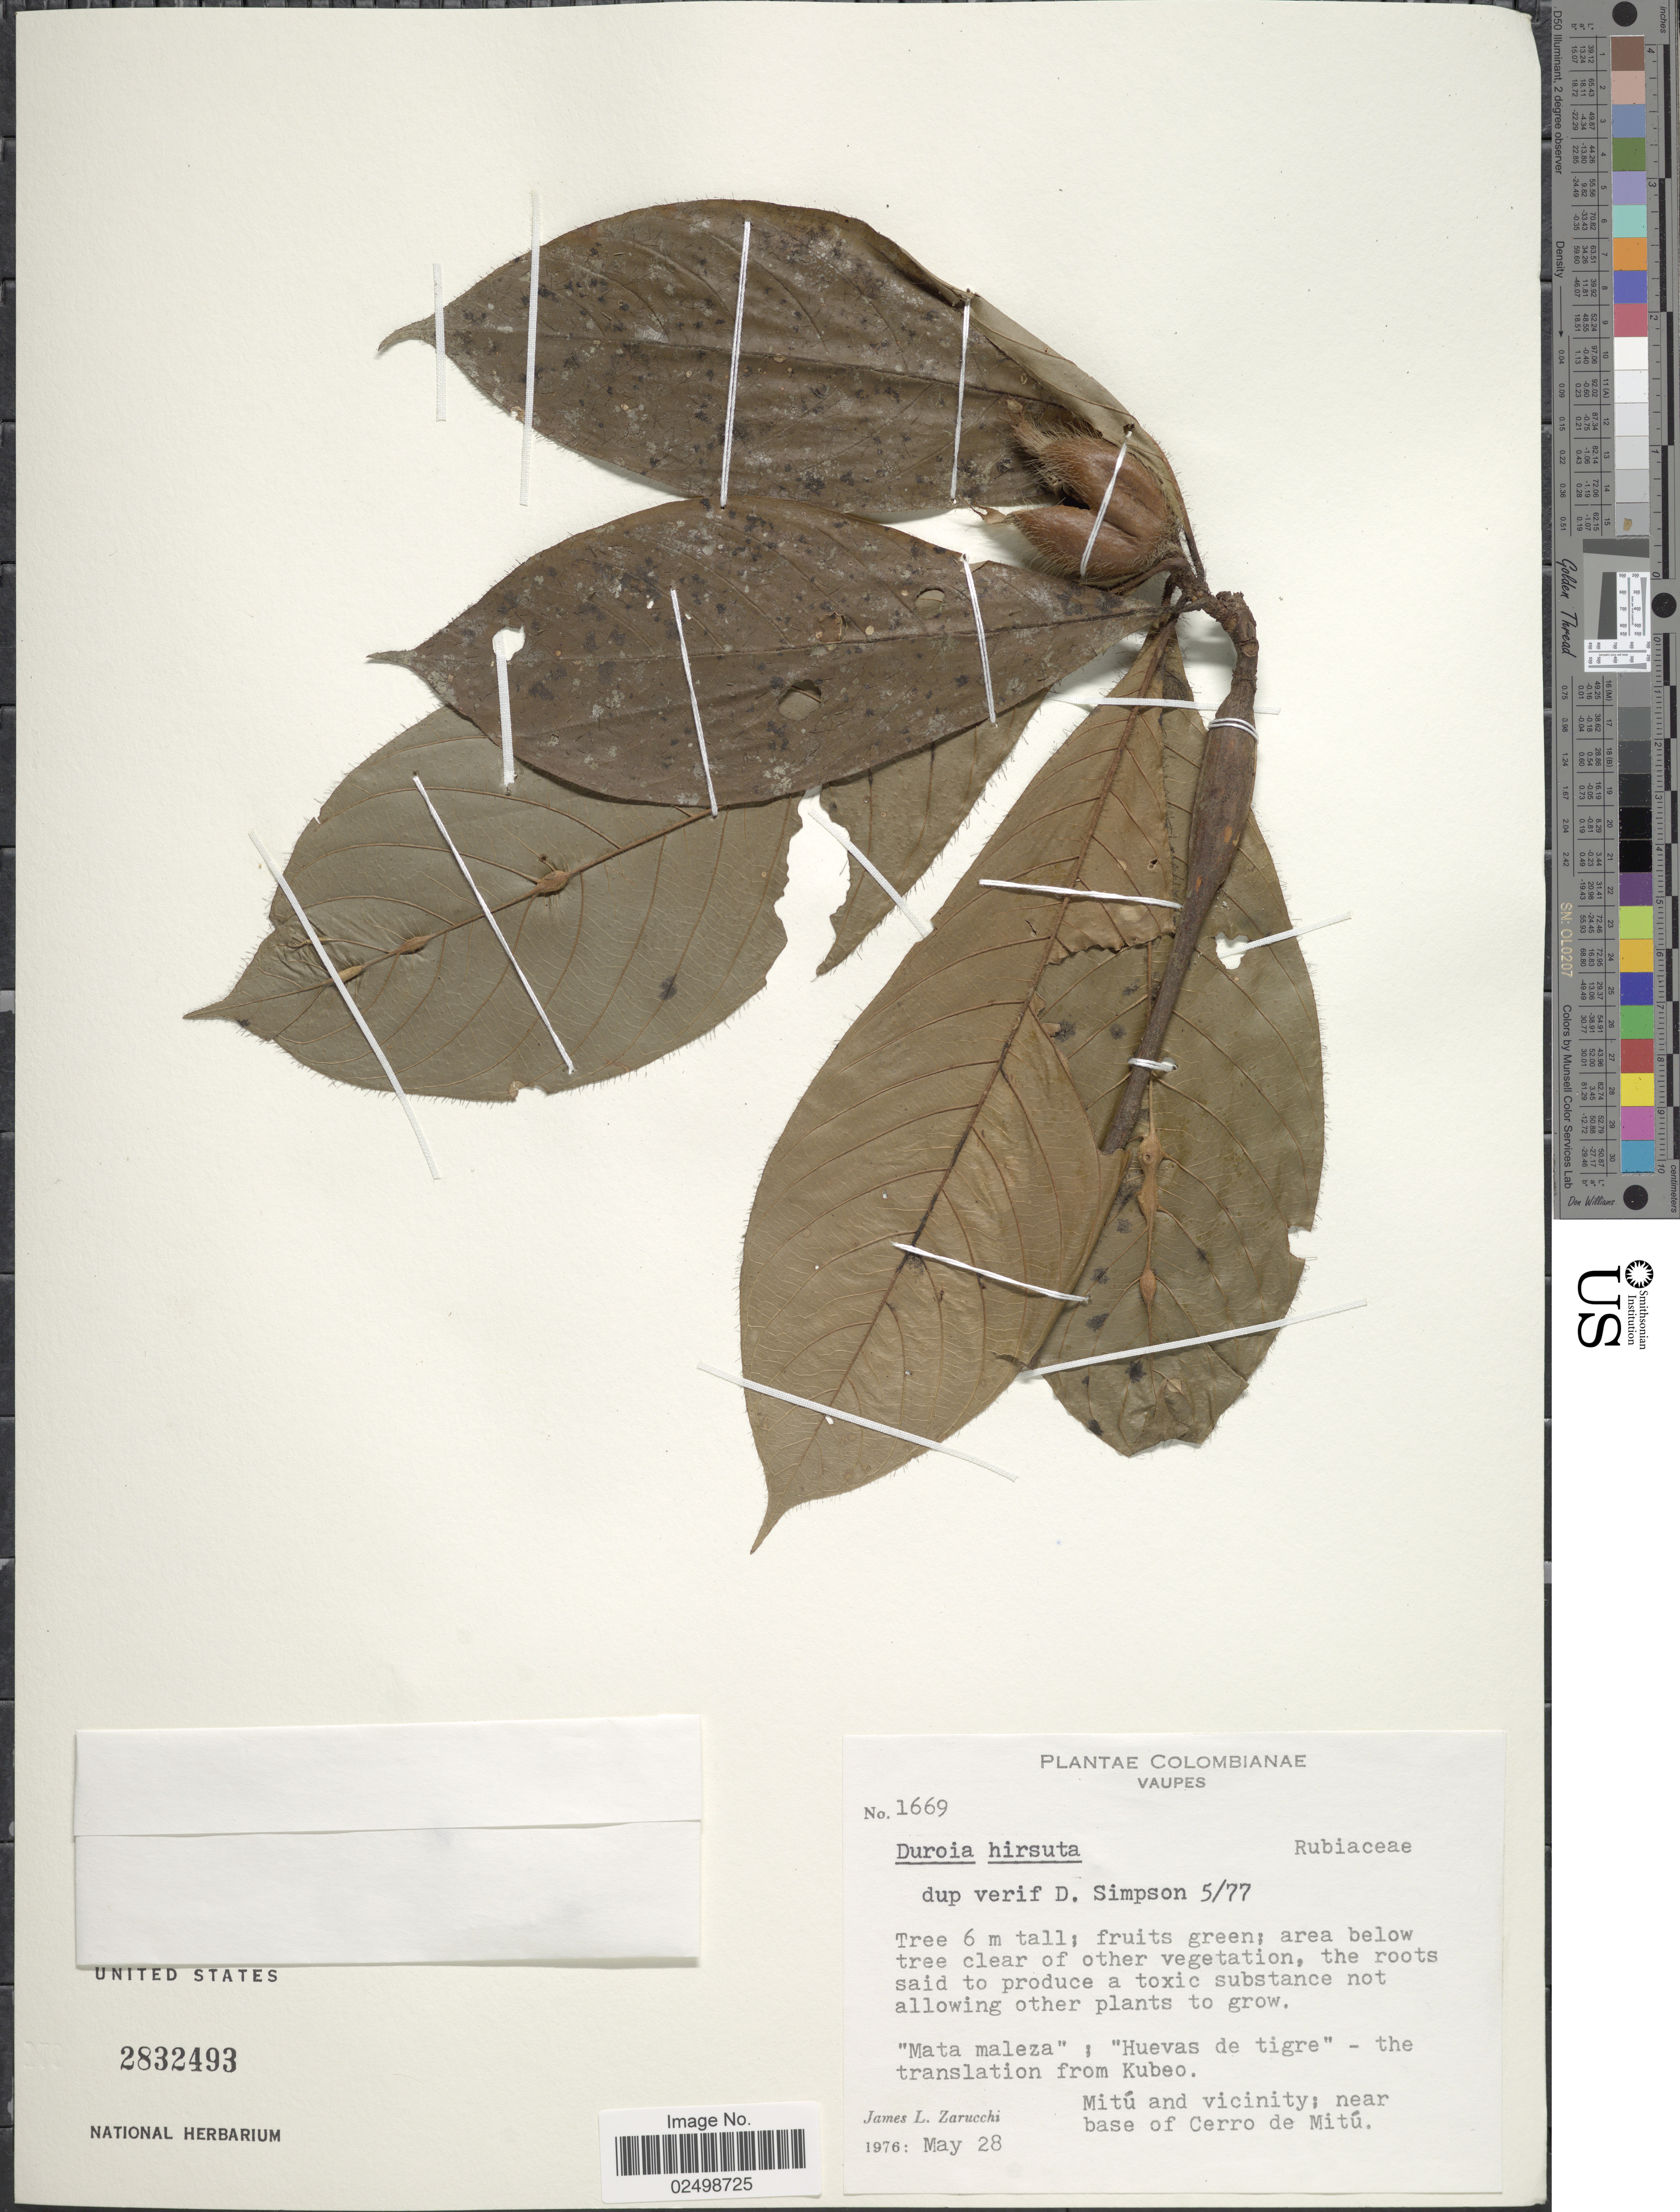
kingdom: Plantae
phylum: Tracheophyta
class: Magnoliopsida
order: Gentianales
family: Rubiaceae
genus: Duroia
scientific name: Duroia hirsuta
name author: (Poepp.) K. Schum.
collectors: J. L. Zarucchi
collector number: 1669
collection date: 1976-05-28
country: Colombia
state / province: Vaupés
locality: Mitu and vicinity; near base of Cerro de Mitu.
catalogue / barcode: US 2832493